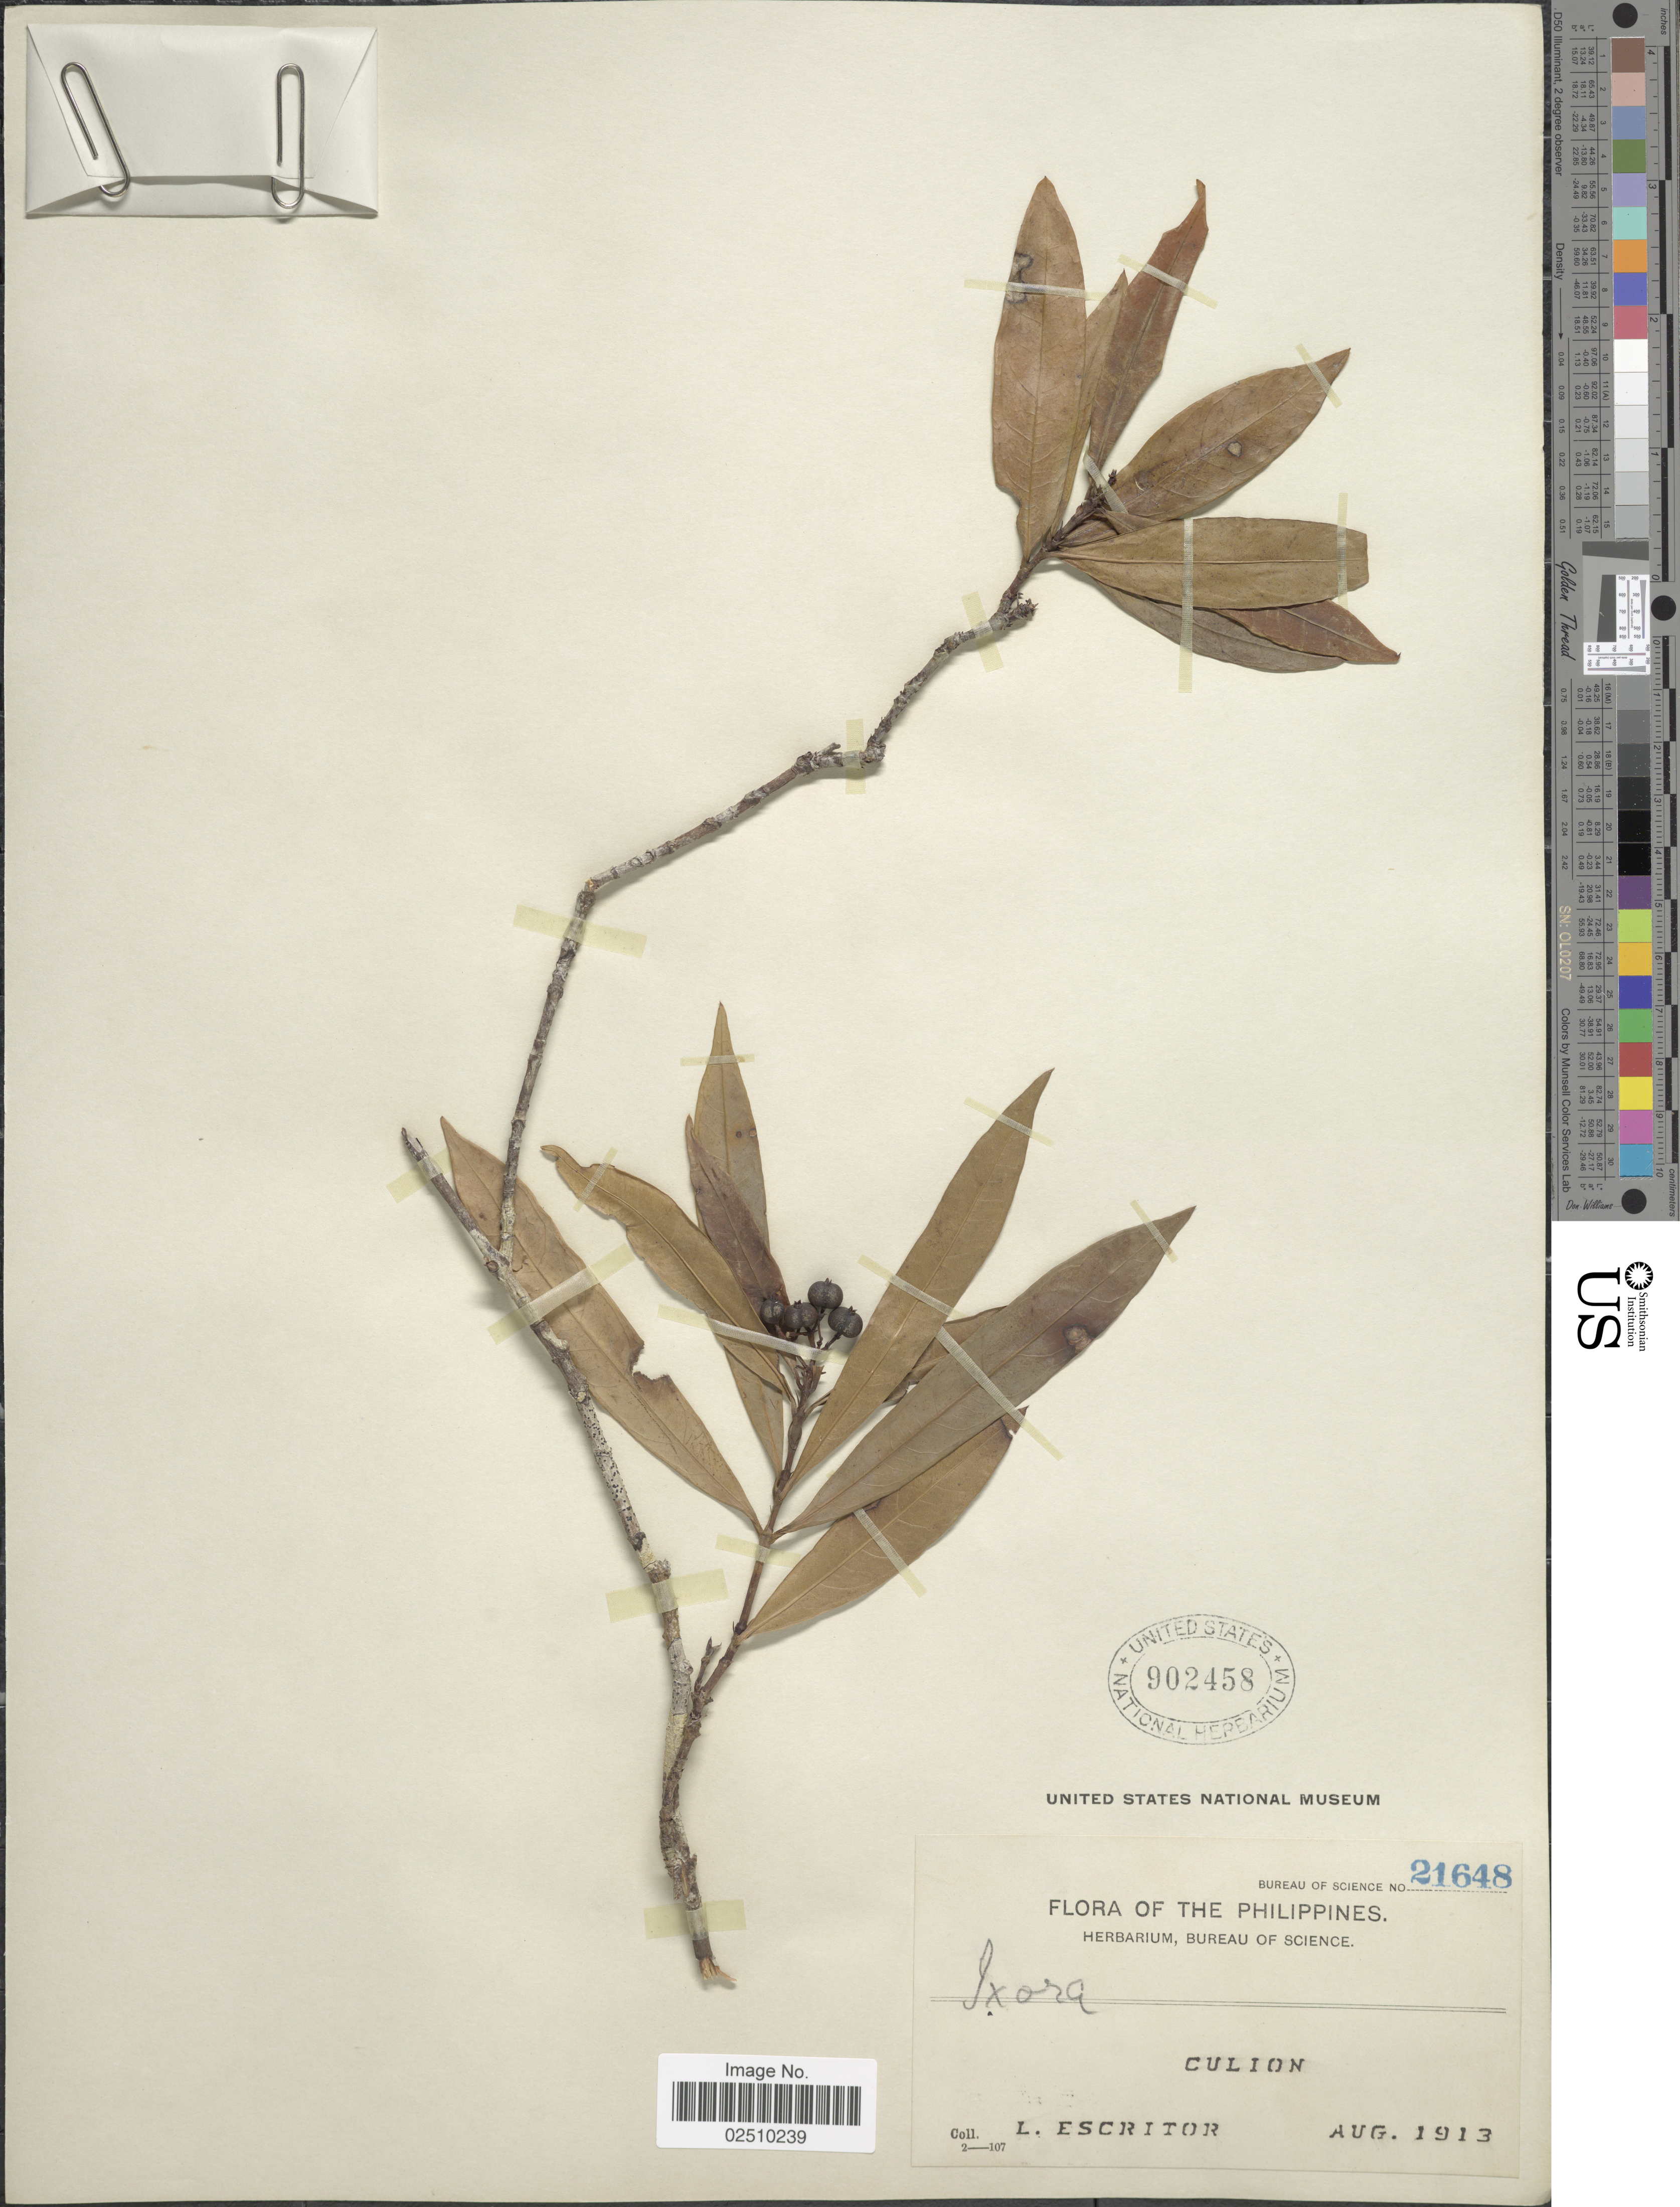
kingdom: Plantae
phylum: Tracheophyta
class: Magnoliopsida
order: Gentianales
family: Rubiaceae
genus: Ixora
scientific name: Ixora sp.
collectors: L. Escritor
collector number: Bureau of Science 21648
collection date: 1913-08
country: Philippines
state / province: Mimaropa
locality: Culion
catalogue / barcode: US 902458